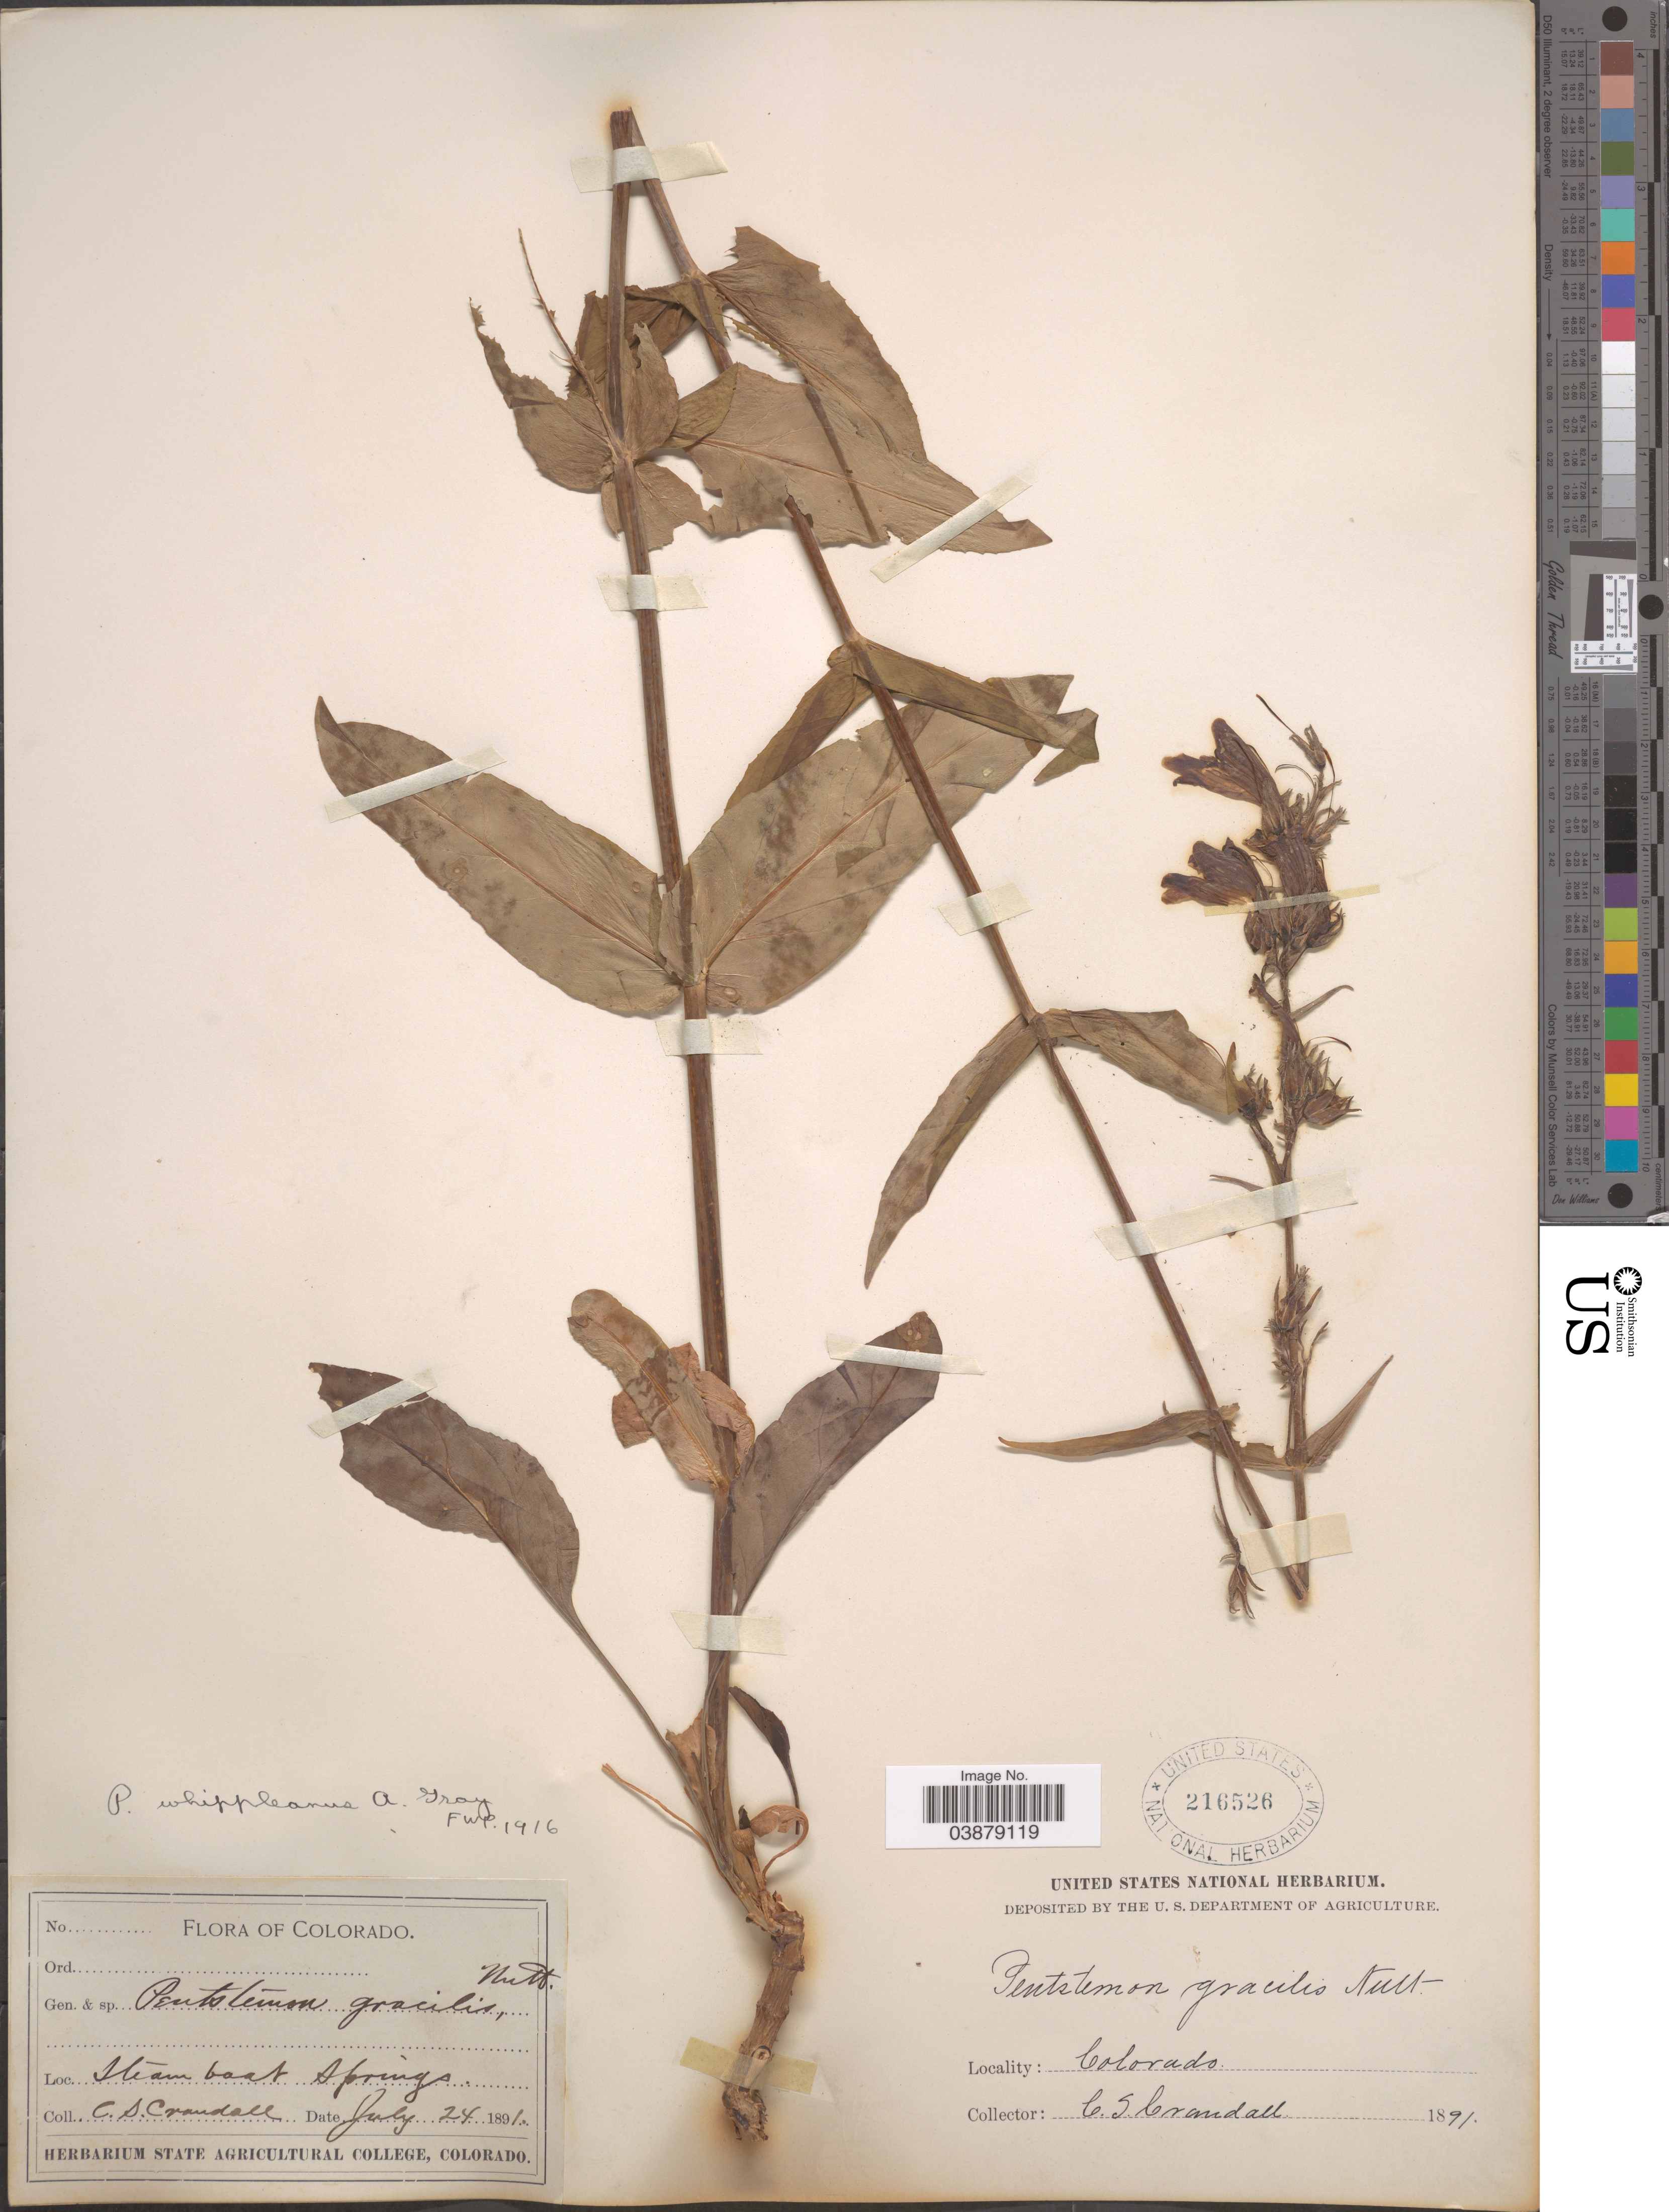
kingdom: Plantae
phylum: Tracheophyta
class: Magnoliopsida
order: Lamiales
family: Plantaginaceae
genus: Penstemon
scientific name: Penstemon whippleanus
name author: A. Gray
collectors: C. Crandall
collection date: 1891-07-24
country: United States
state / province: Colorado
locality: Steam Boat Springs.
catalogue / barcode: US 216526